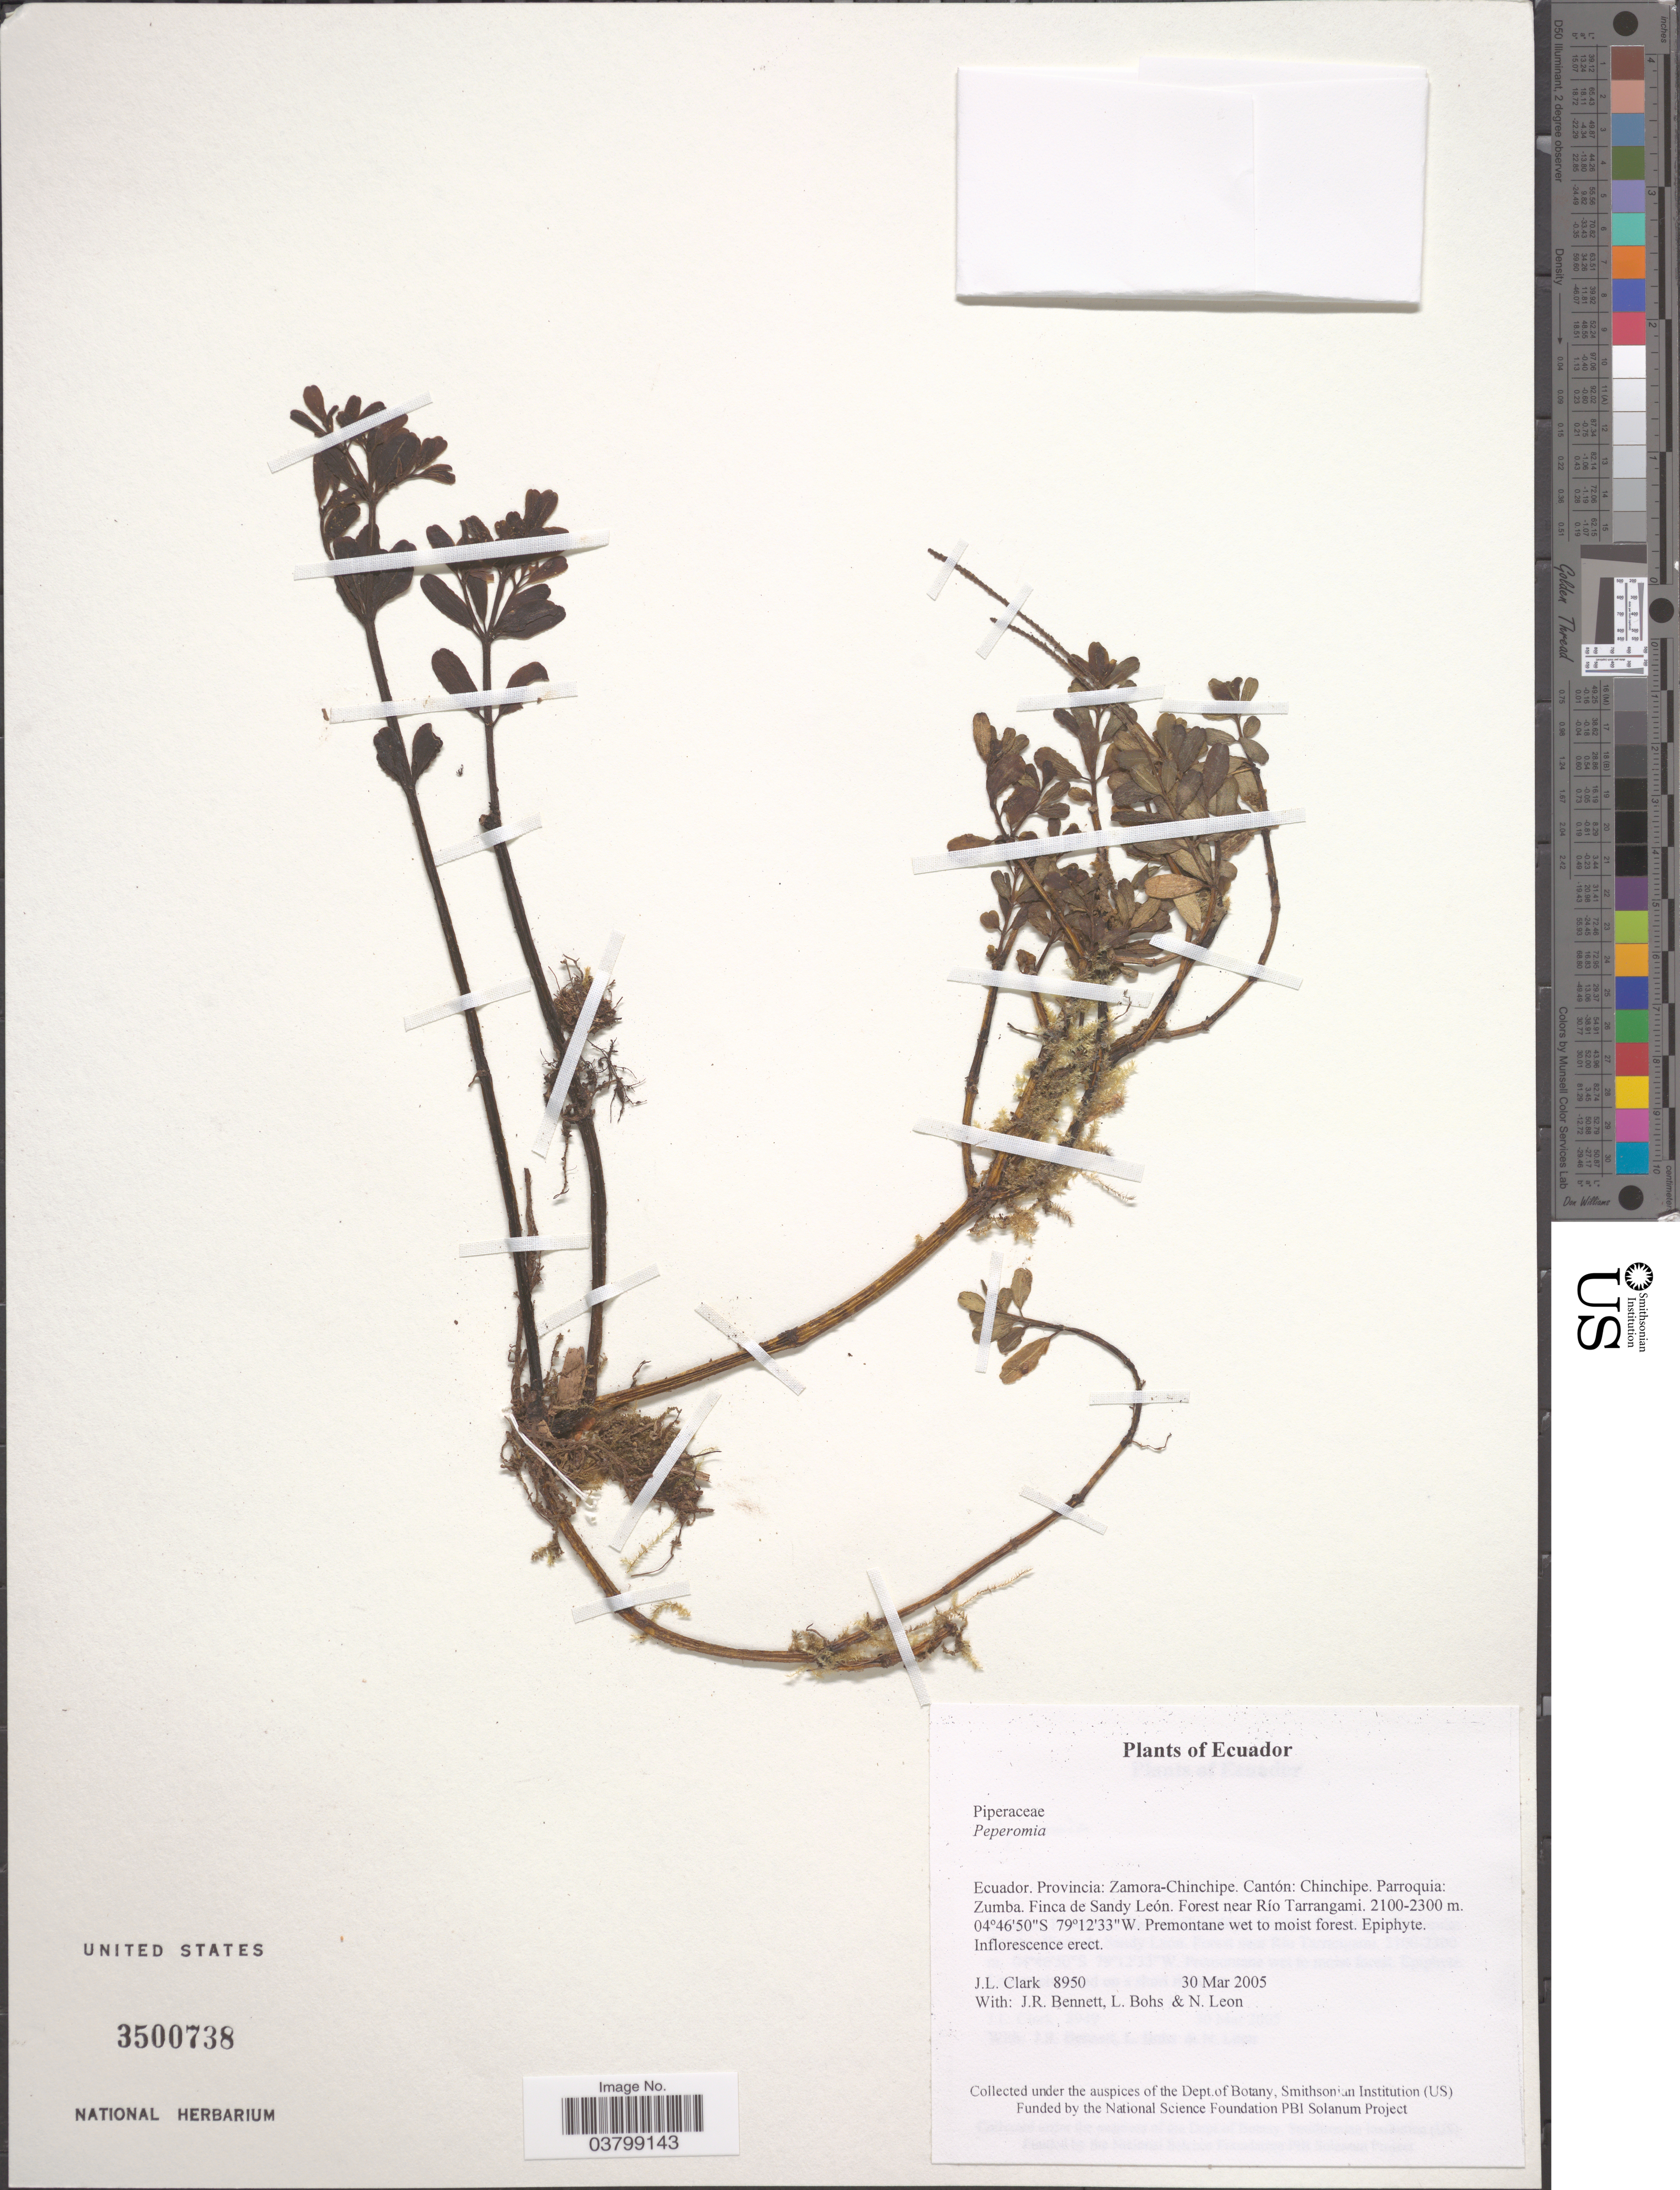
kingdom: Plantae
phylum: Tracheophyta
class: Magnoliopsida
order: Piperales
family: Piperaceae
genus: Peperomia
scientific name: Peperomia sp.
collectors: J. L. Clark, J. R. Bennett & N. Leon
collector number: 8950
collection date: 2005-03-30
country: Ecuador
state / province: Zamora-Chinchipe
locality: Cantón: Chinchipe. Parroquia: Zumba. Finca de Sandy León. Forest near Río Tarrangami.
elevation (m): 2100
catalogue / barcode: US 3500738